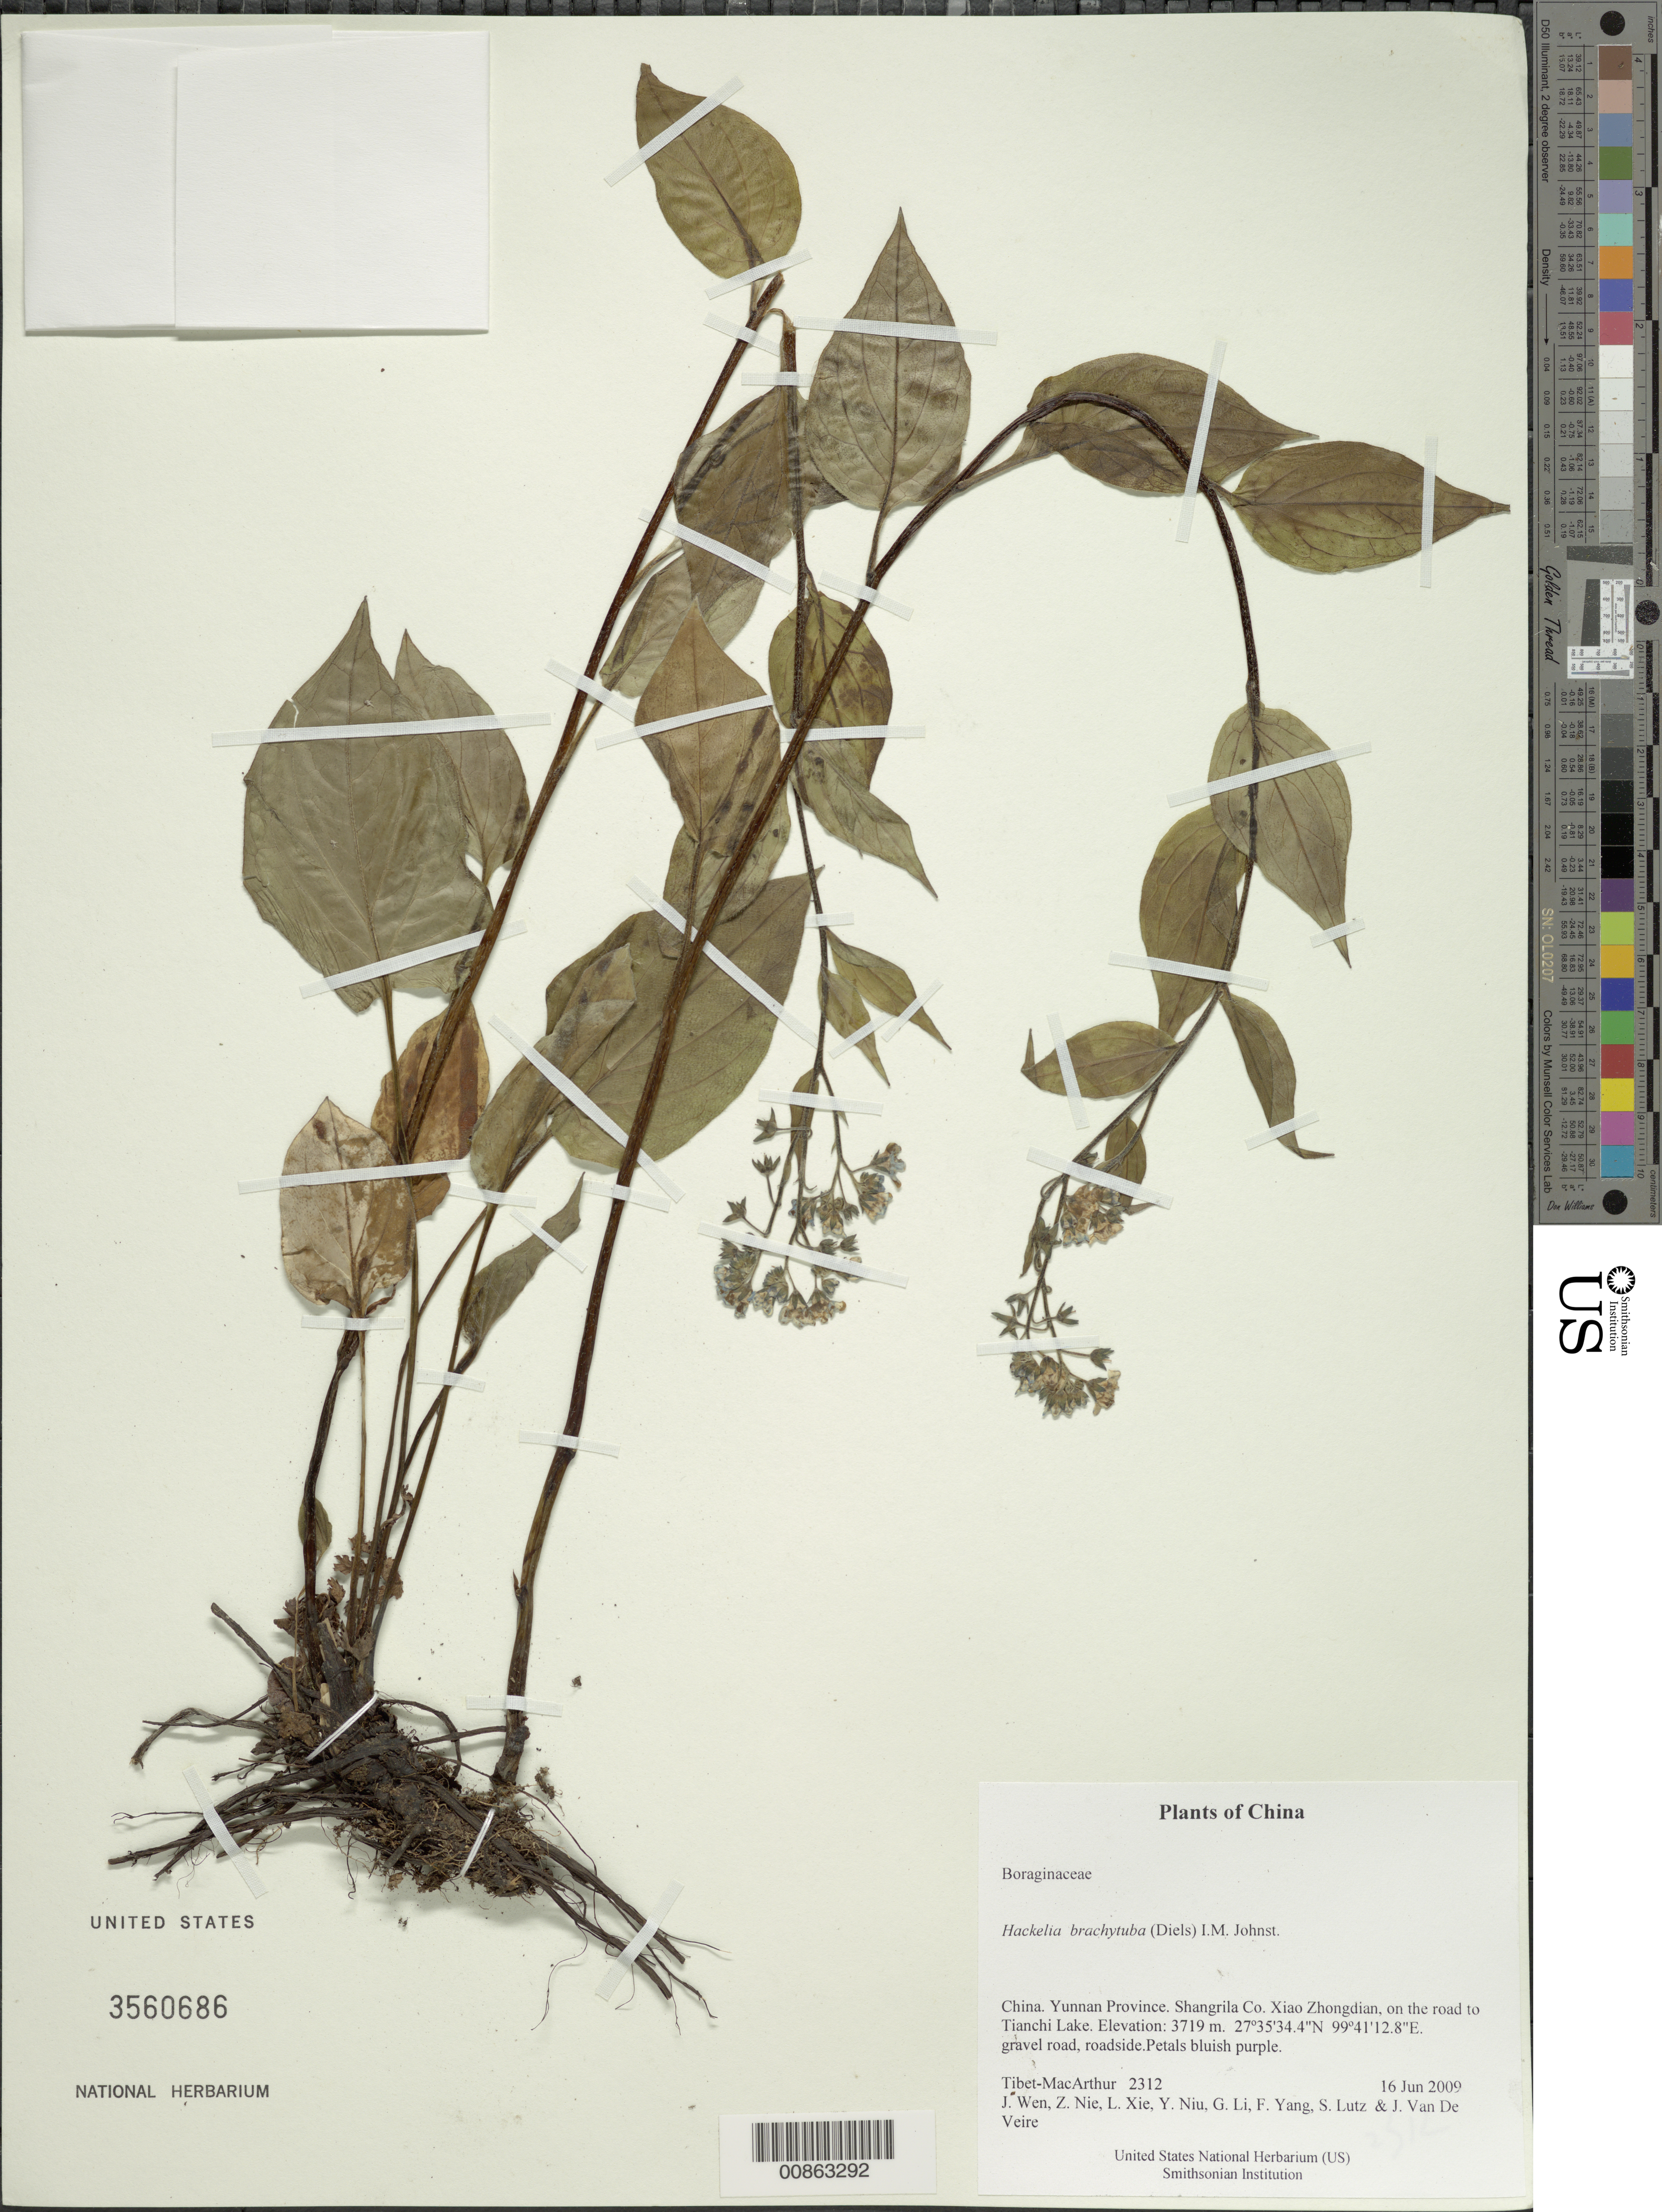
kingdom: Plantae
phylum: Tracheophyta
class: Magnoliopsida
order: Boraginales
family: Boraginaceae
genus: Hackelia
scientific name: Hackelia brachytuba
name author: (Diels) I.M. Johnst.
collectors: Tibet-MacArthur, J. Wen, Z. Nie, L. Xie, Y. Niu, G. Li, F. Yang, S. Lutz & J. Van De Veire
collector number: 2312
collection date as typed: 16 Jun 2009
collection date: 2009-06-16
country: China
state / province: Yunnan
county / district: Shangrila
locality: Xiao Zhongdian, on the road to Tianchi Lake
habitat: gravel road, roadside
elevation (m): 3719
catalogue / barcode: US 3560686